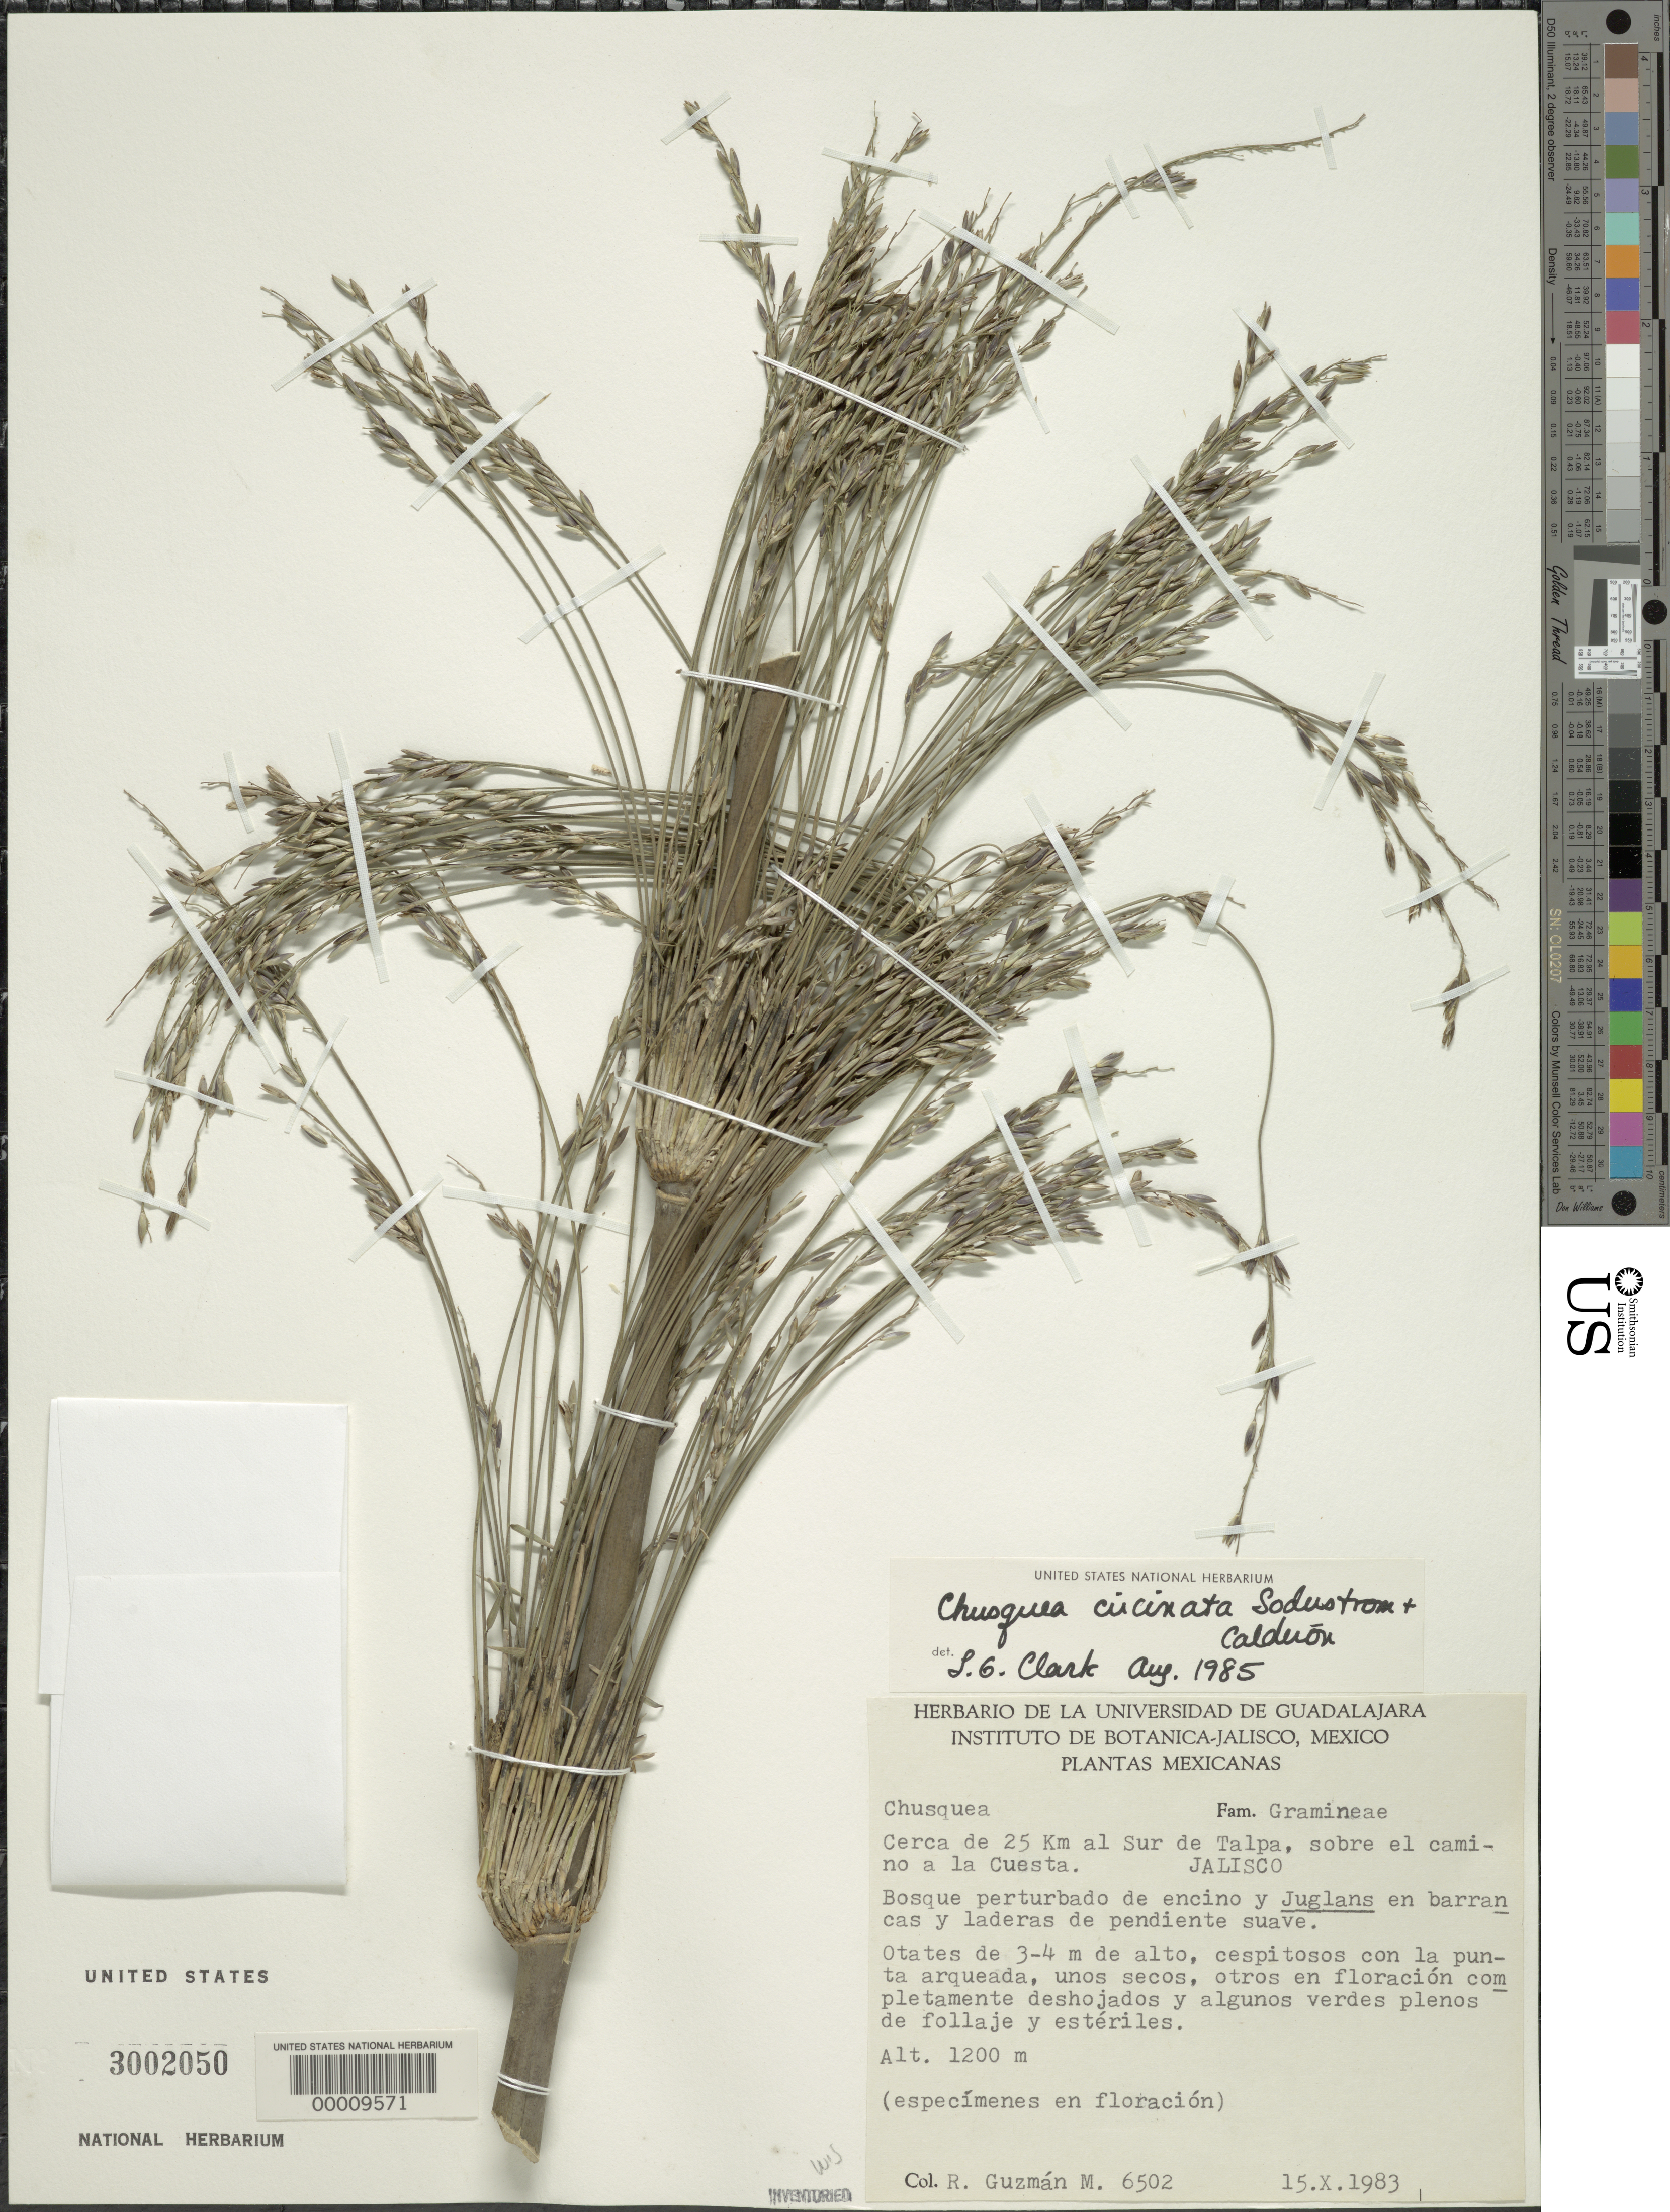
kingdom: Plantae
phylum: Tracheophyta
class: Liliopsida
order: Poales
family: Poaceae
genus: Chusquea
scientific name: Chusquea circinata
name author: Soderstr. & C. E. Calderón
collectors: R. Guzman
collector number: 6502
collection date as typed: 15 Oct 1983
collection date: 1983-10-15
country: Mexico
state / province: Jalisco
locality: Sur de Talpa, Cuesta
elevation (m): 1200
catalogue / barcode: US 3002050